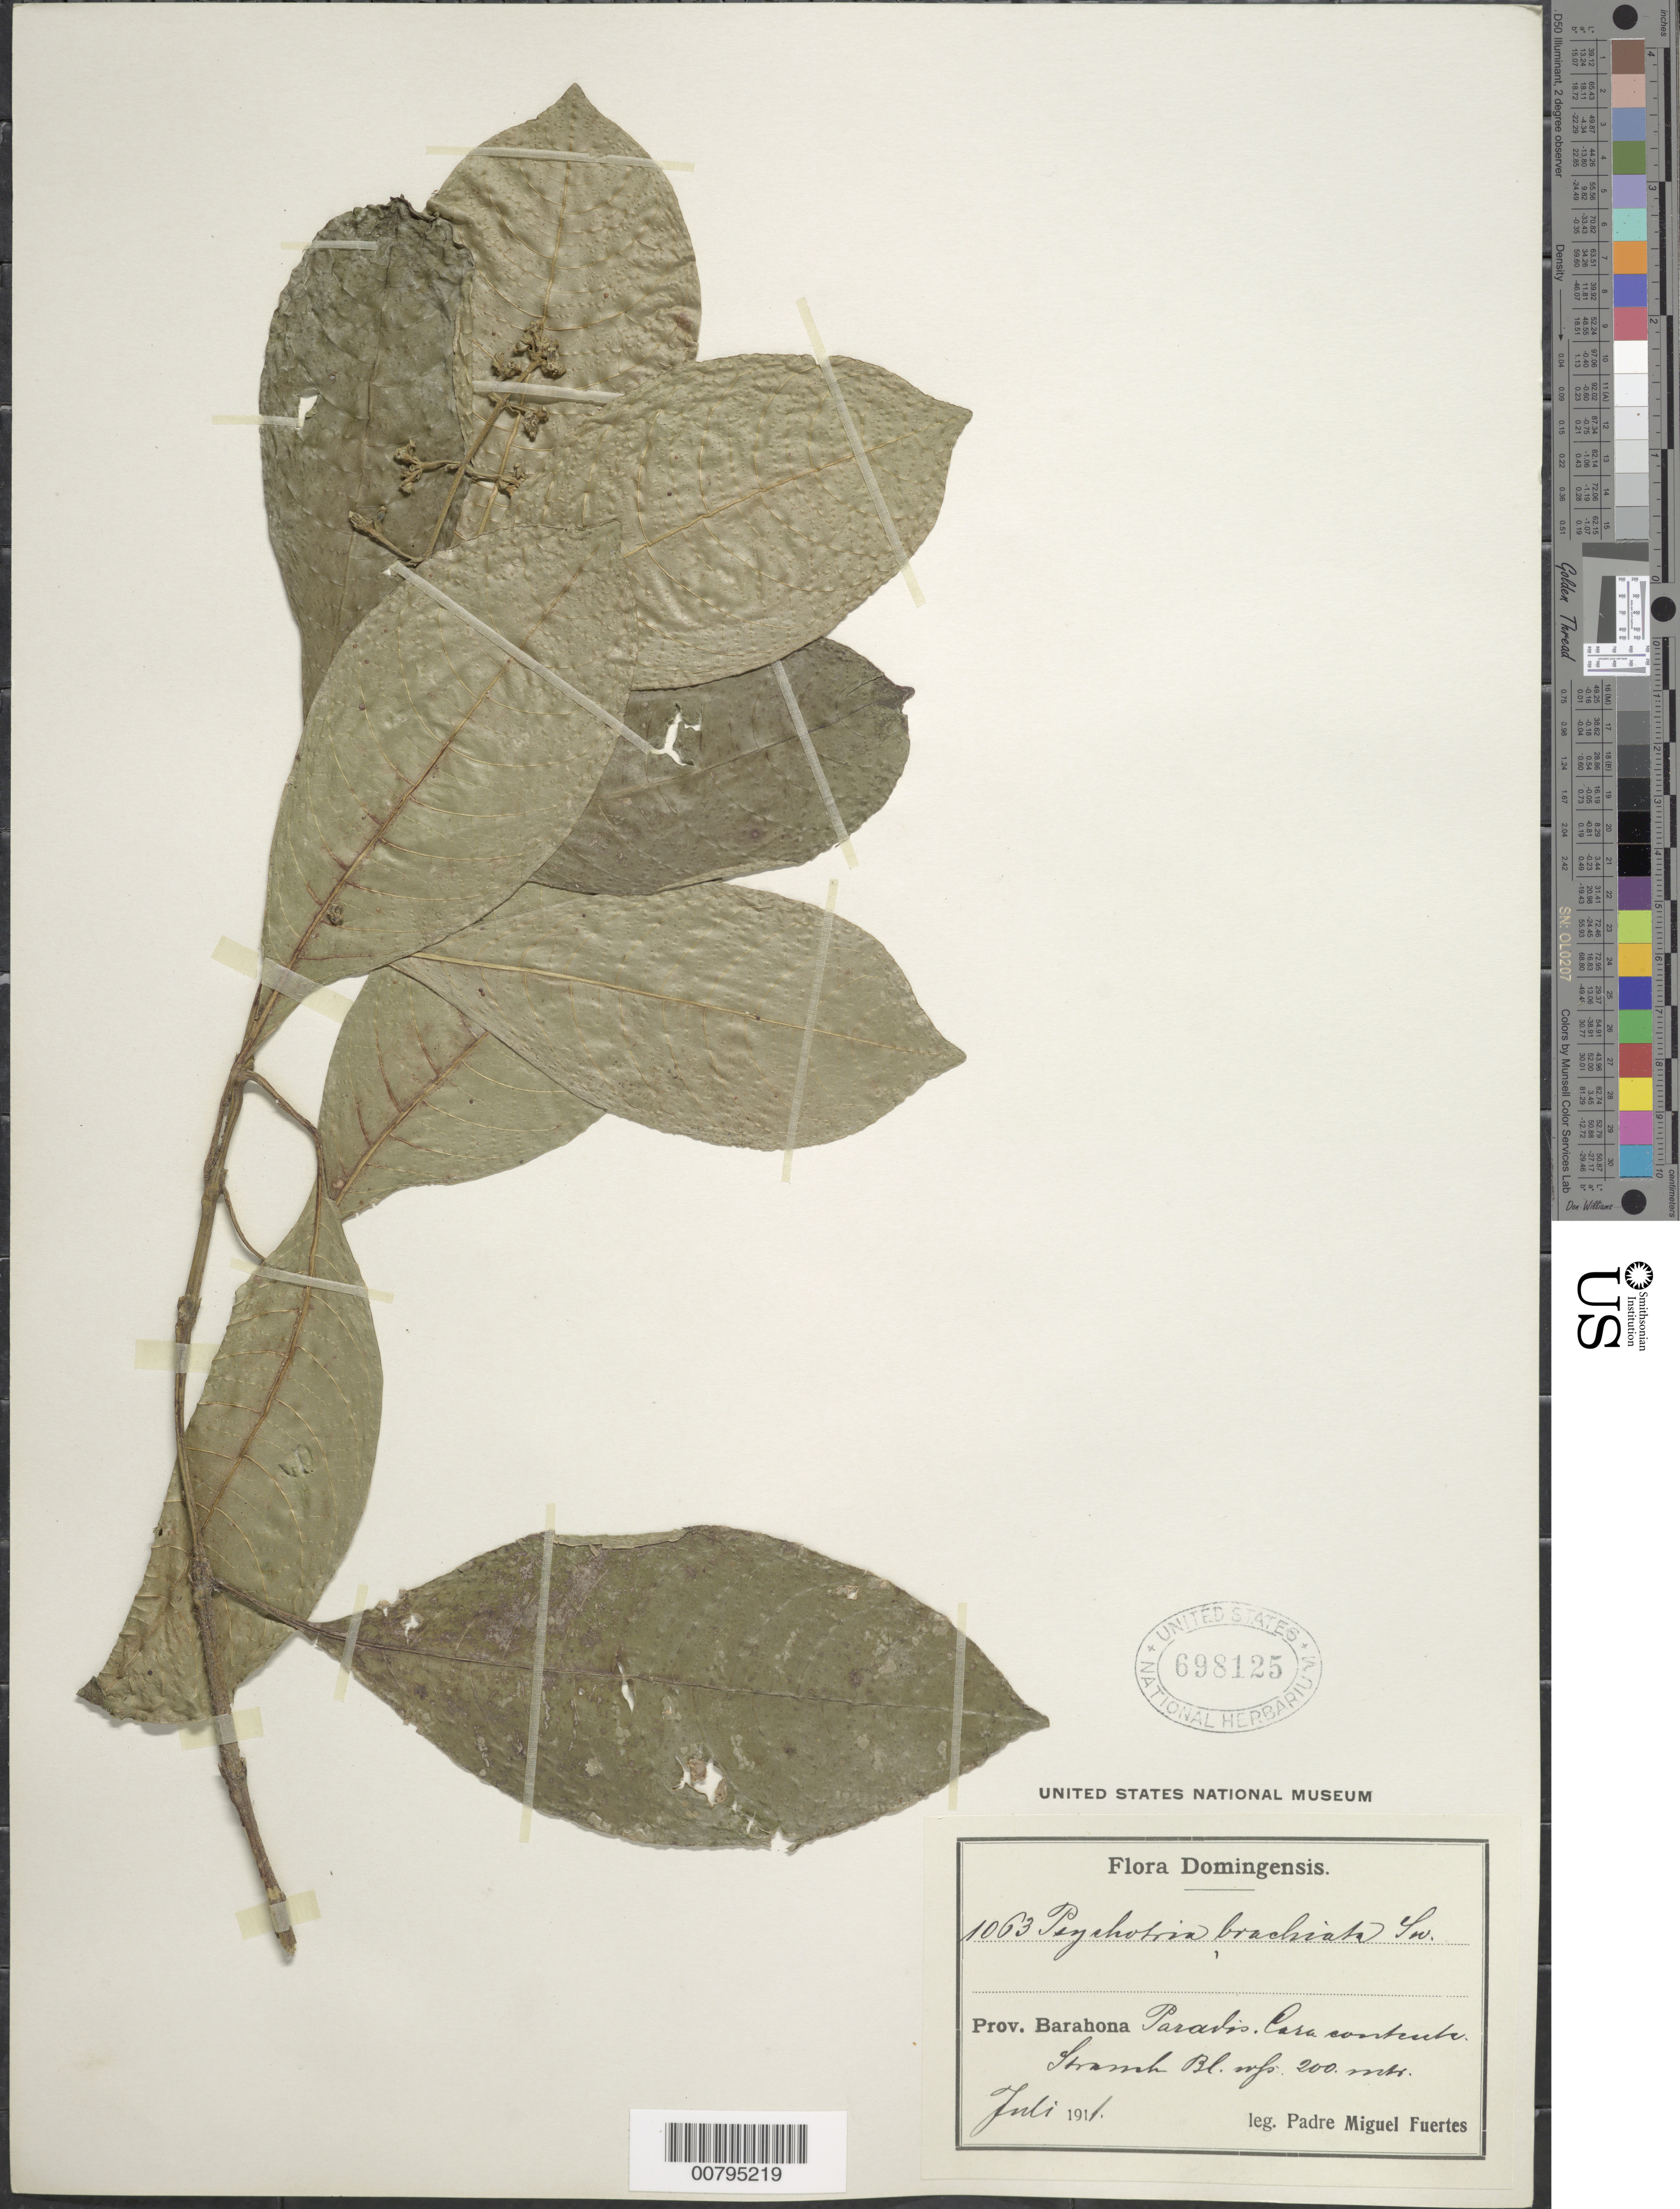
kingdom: Plantae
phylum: Tracheophyta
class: Magnoliopsida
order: Gentianales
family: Rubiaceae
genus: Psychotria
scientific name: Psychotria brachiata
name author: Sw.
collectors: M. D. Fuertes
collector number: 1063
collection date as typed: Jul 1911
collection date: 1911-07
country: Dominican Republic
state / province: Barahona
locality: Paradis. Cara contiuta (sp?). Tramb Bl. Wfs.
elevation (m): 200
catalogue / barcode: US 698125